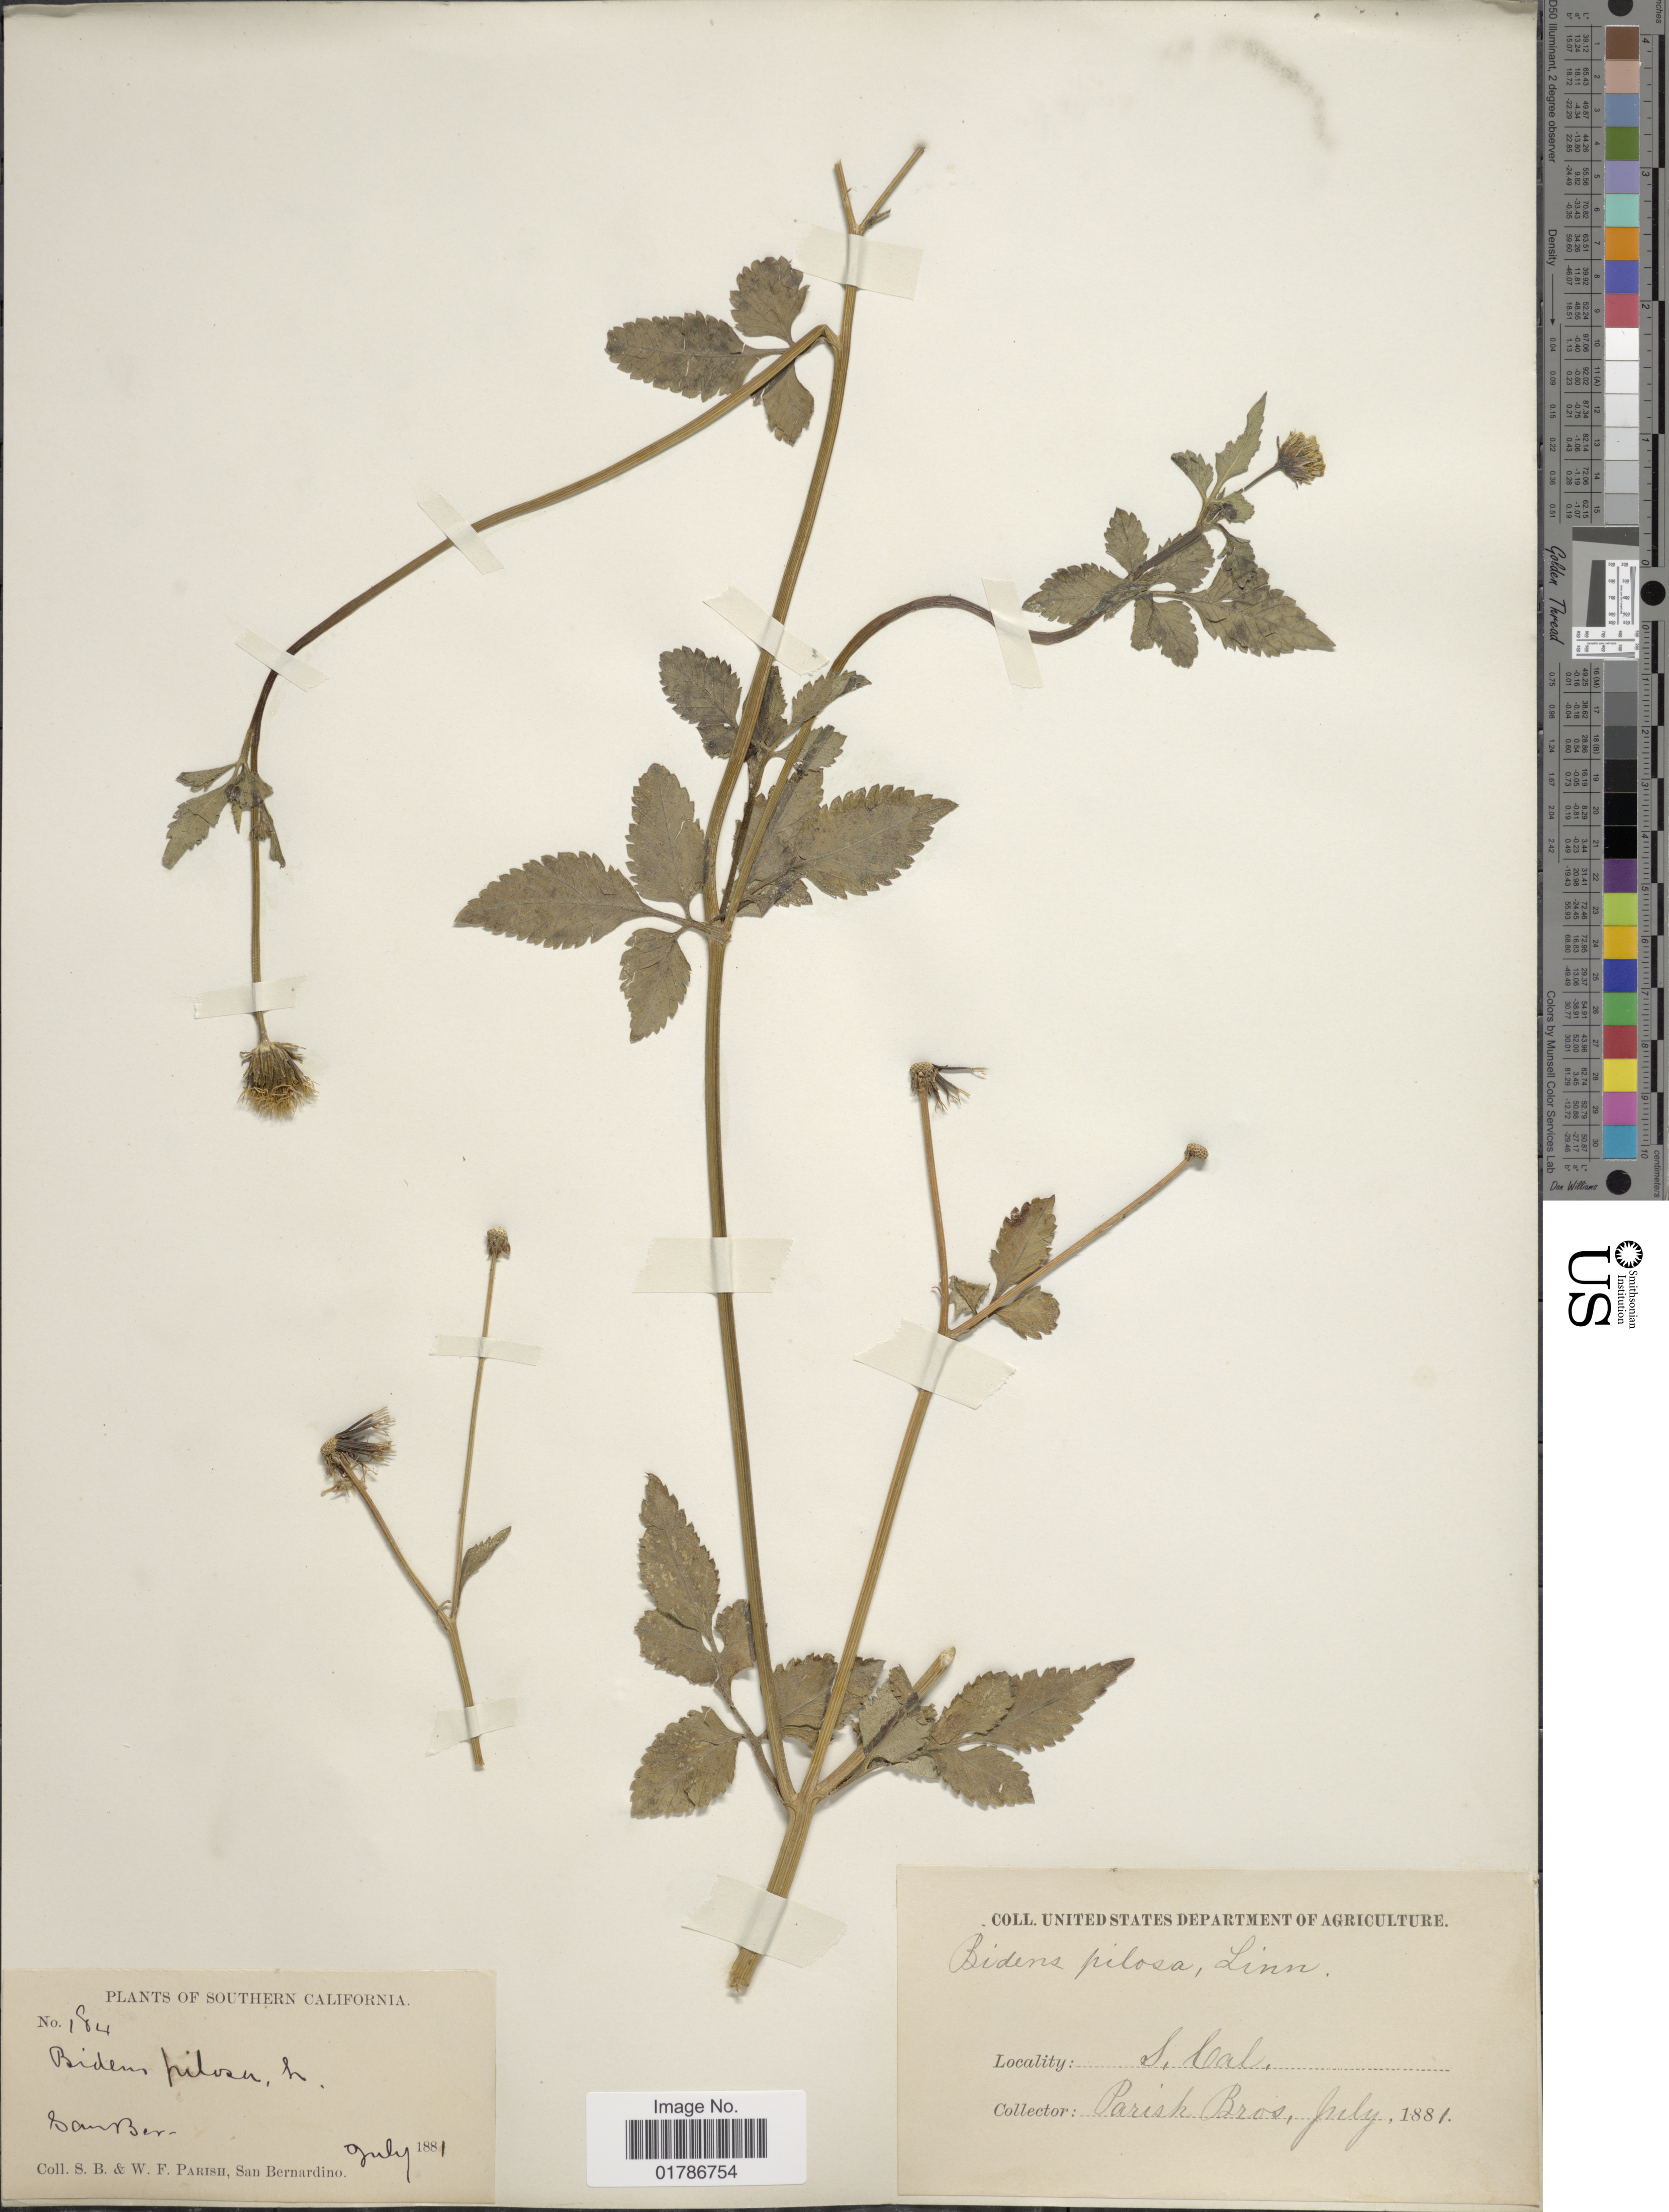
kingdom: Plantae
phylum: Tracheophyta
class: Magnoliopsida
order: Asterales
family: Asteraceae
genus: Bidens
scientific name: Bidens pilosa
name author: L.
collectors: S. B. Parish & W. F. Parish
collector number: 184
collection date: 1881-07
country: United States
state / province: California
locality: South California, San Ber